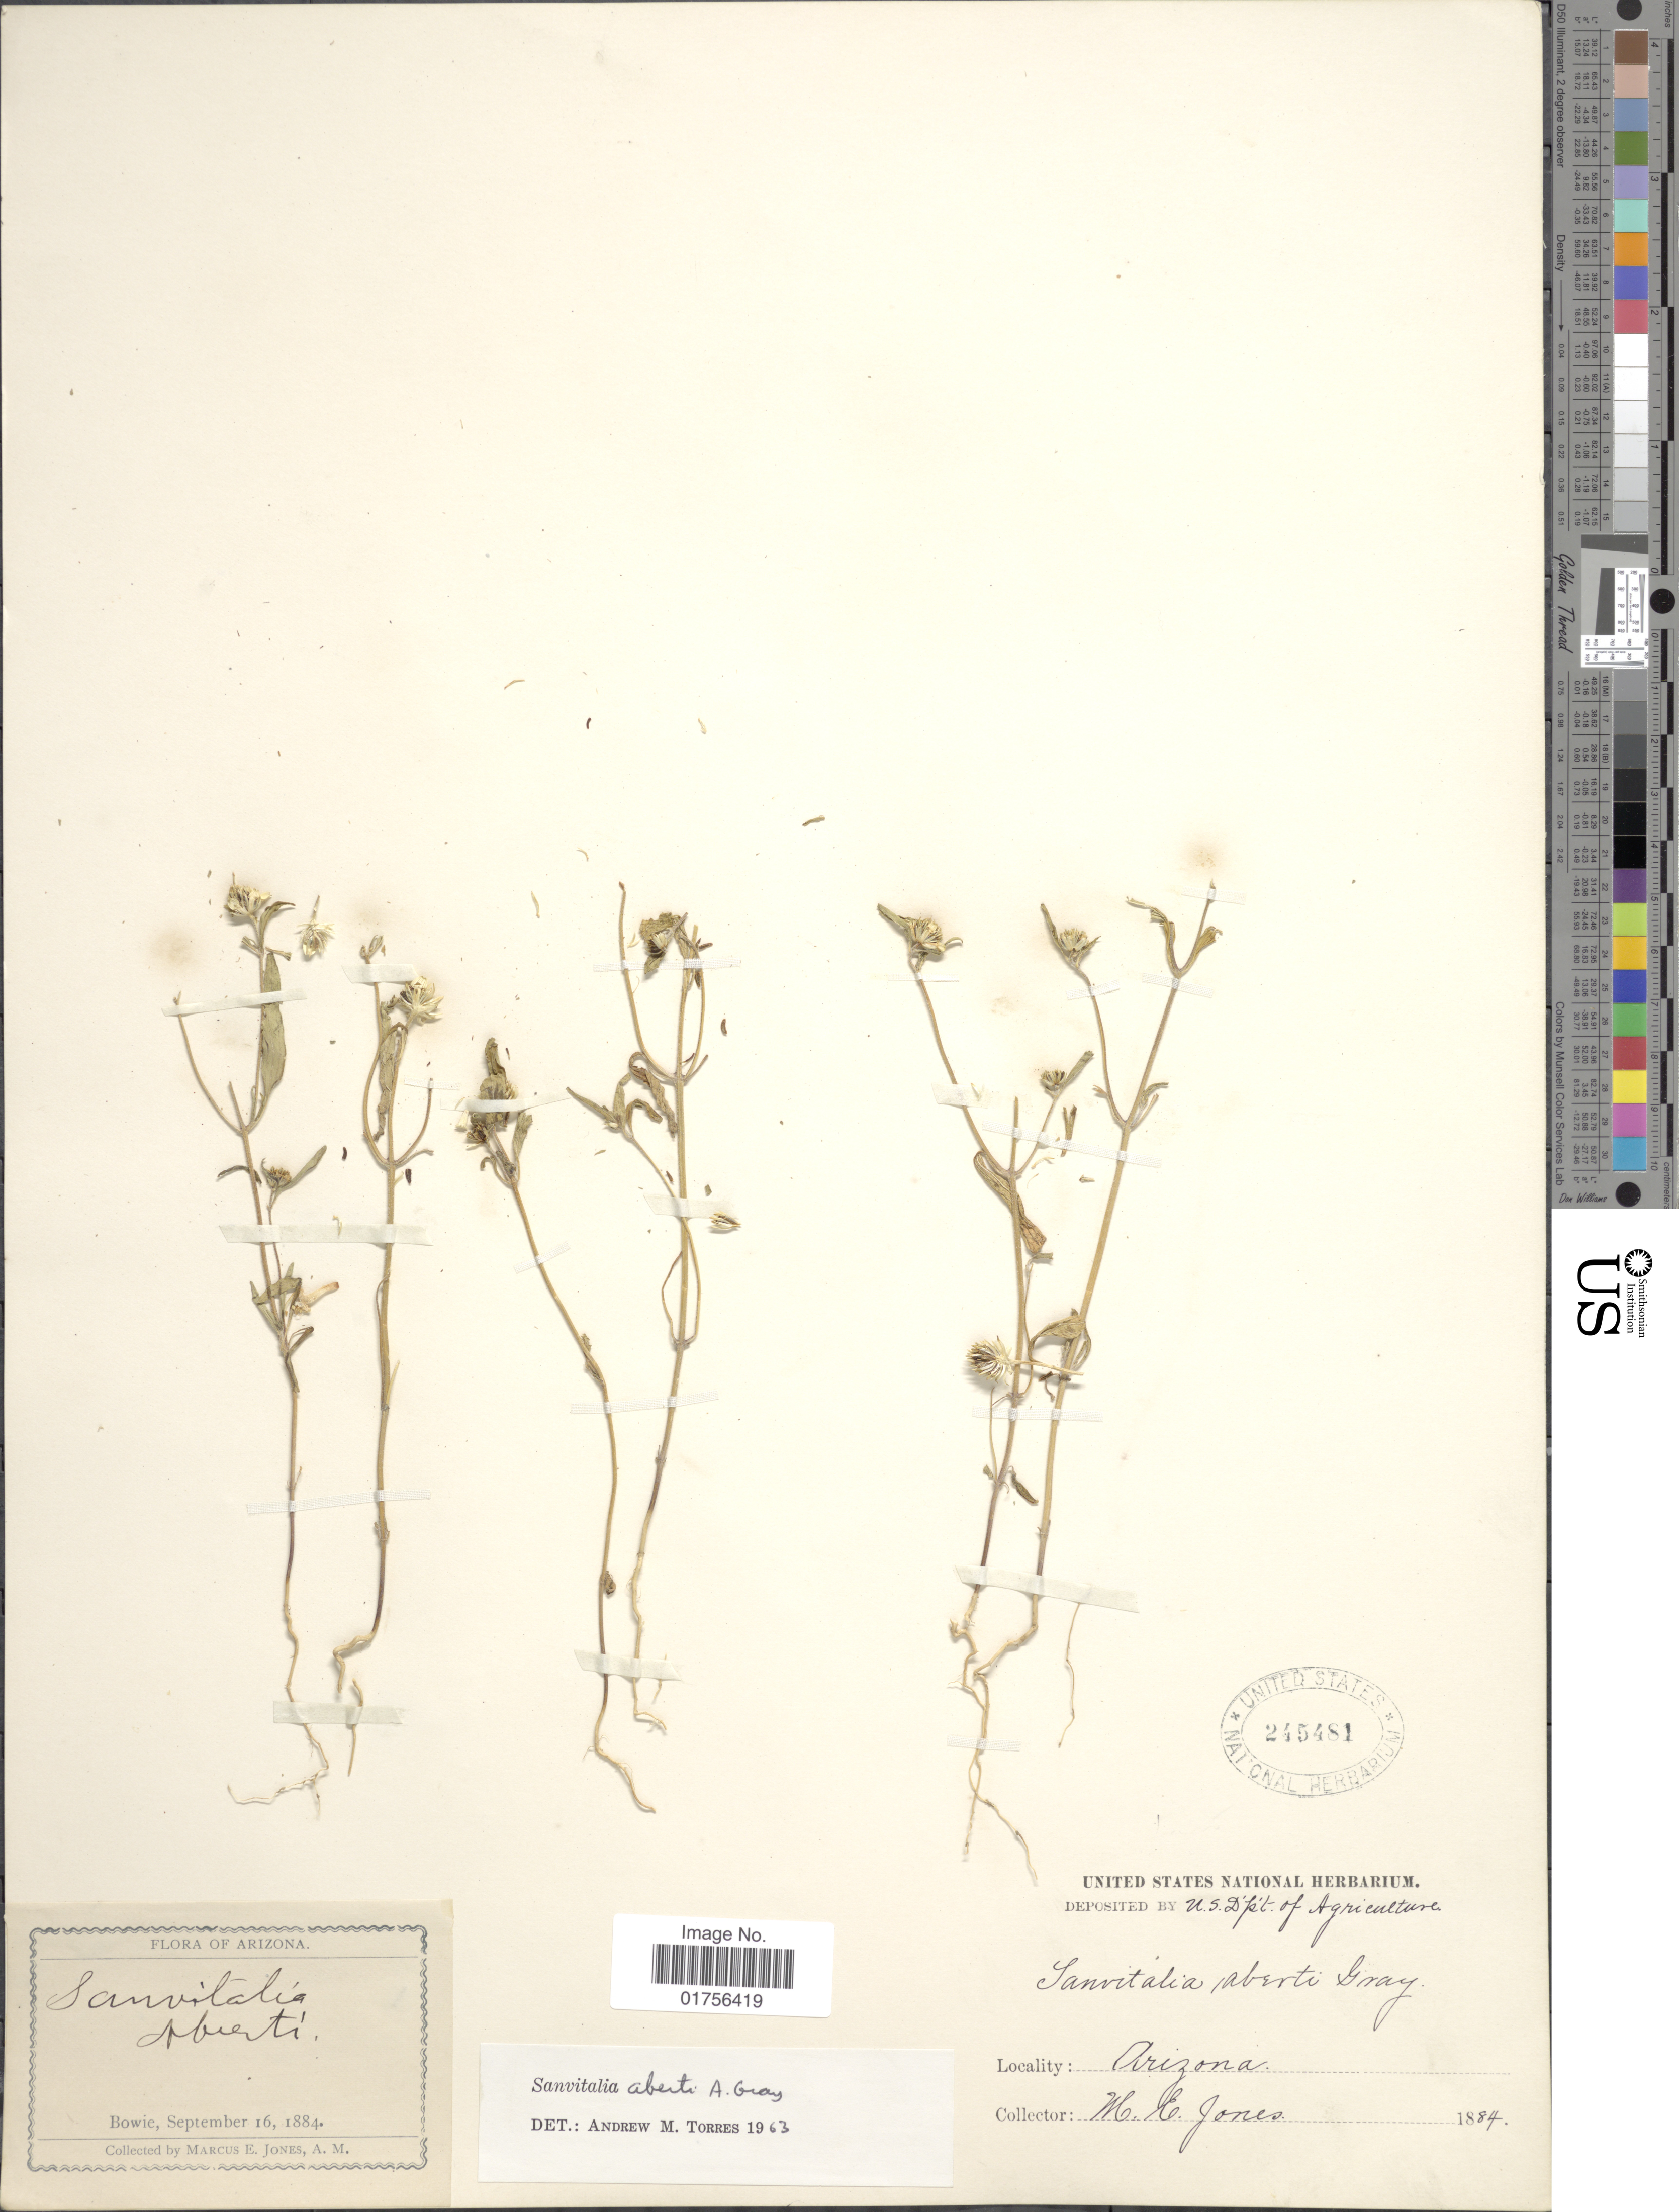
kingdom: Plantae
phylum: Tracheophyta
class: Magnoliopsida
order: Asterales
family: Asteraceae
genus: Sanvitalia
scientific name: Sanvitalia aberti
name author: A. Gray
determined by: Skibicki, Samuel V.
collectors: M. E. Jones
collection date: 1884-09-16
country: United States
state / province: Arizona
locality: Bowie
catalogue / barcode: US 245481